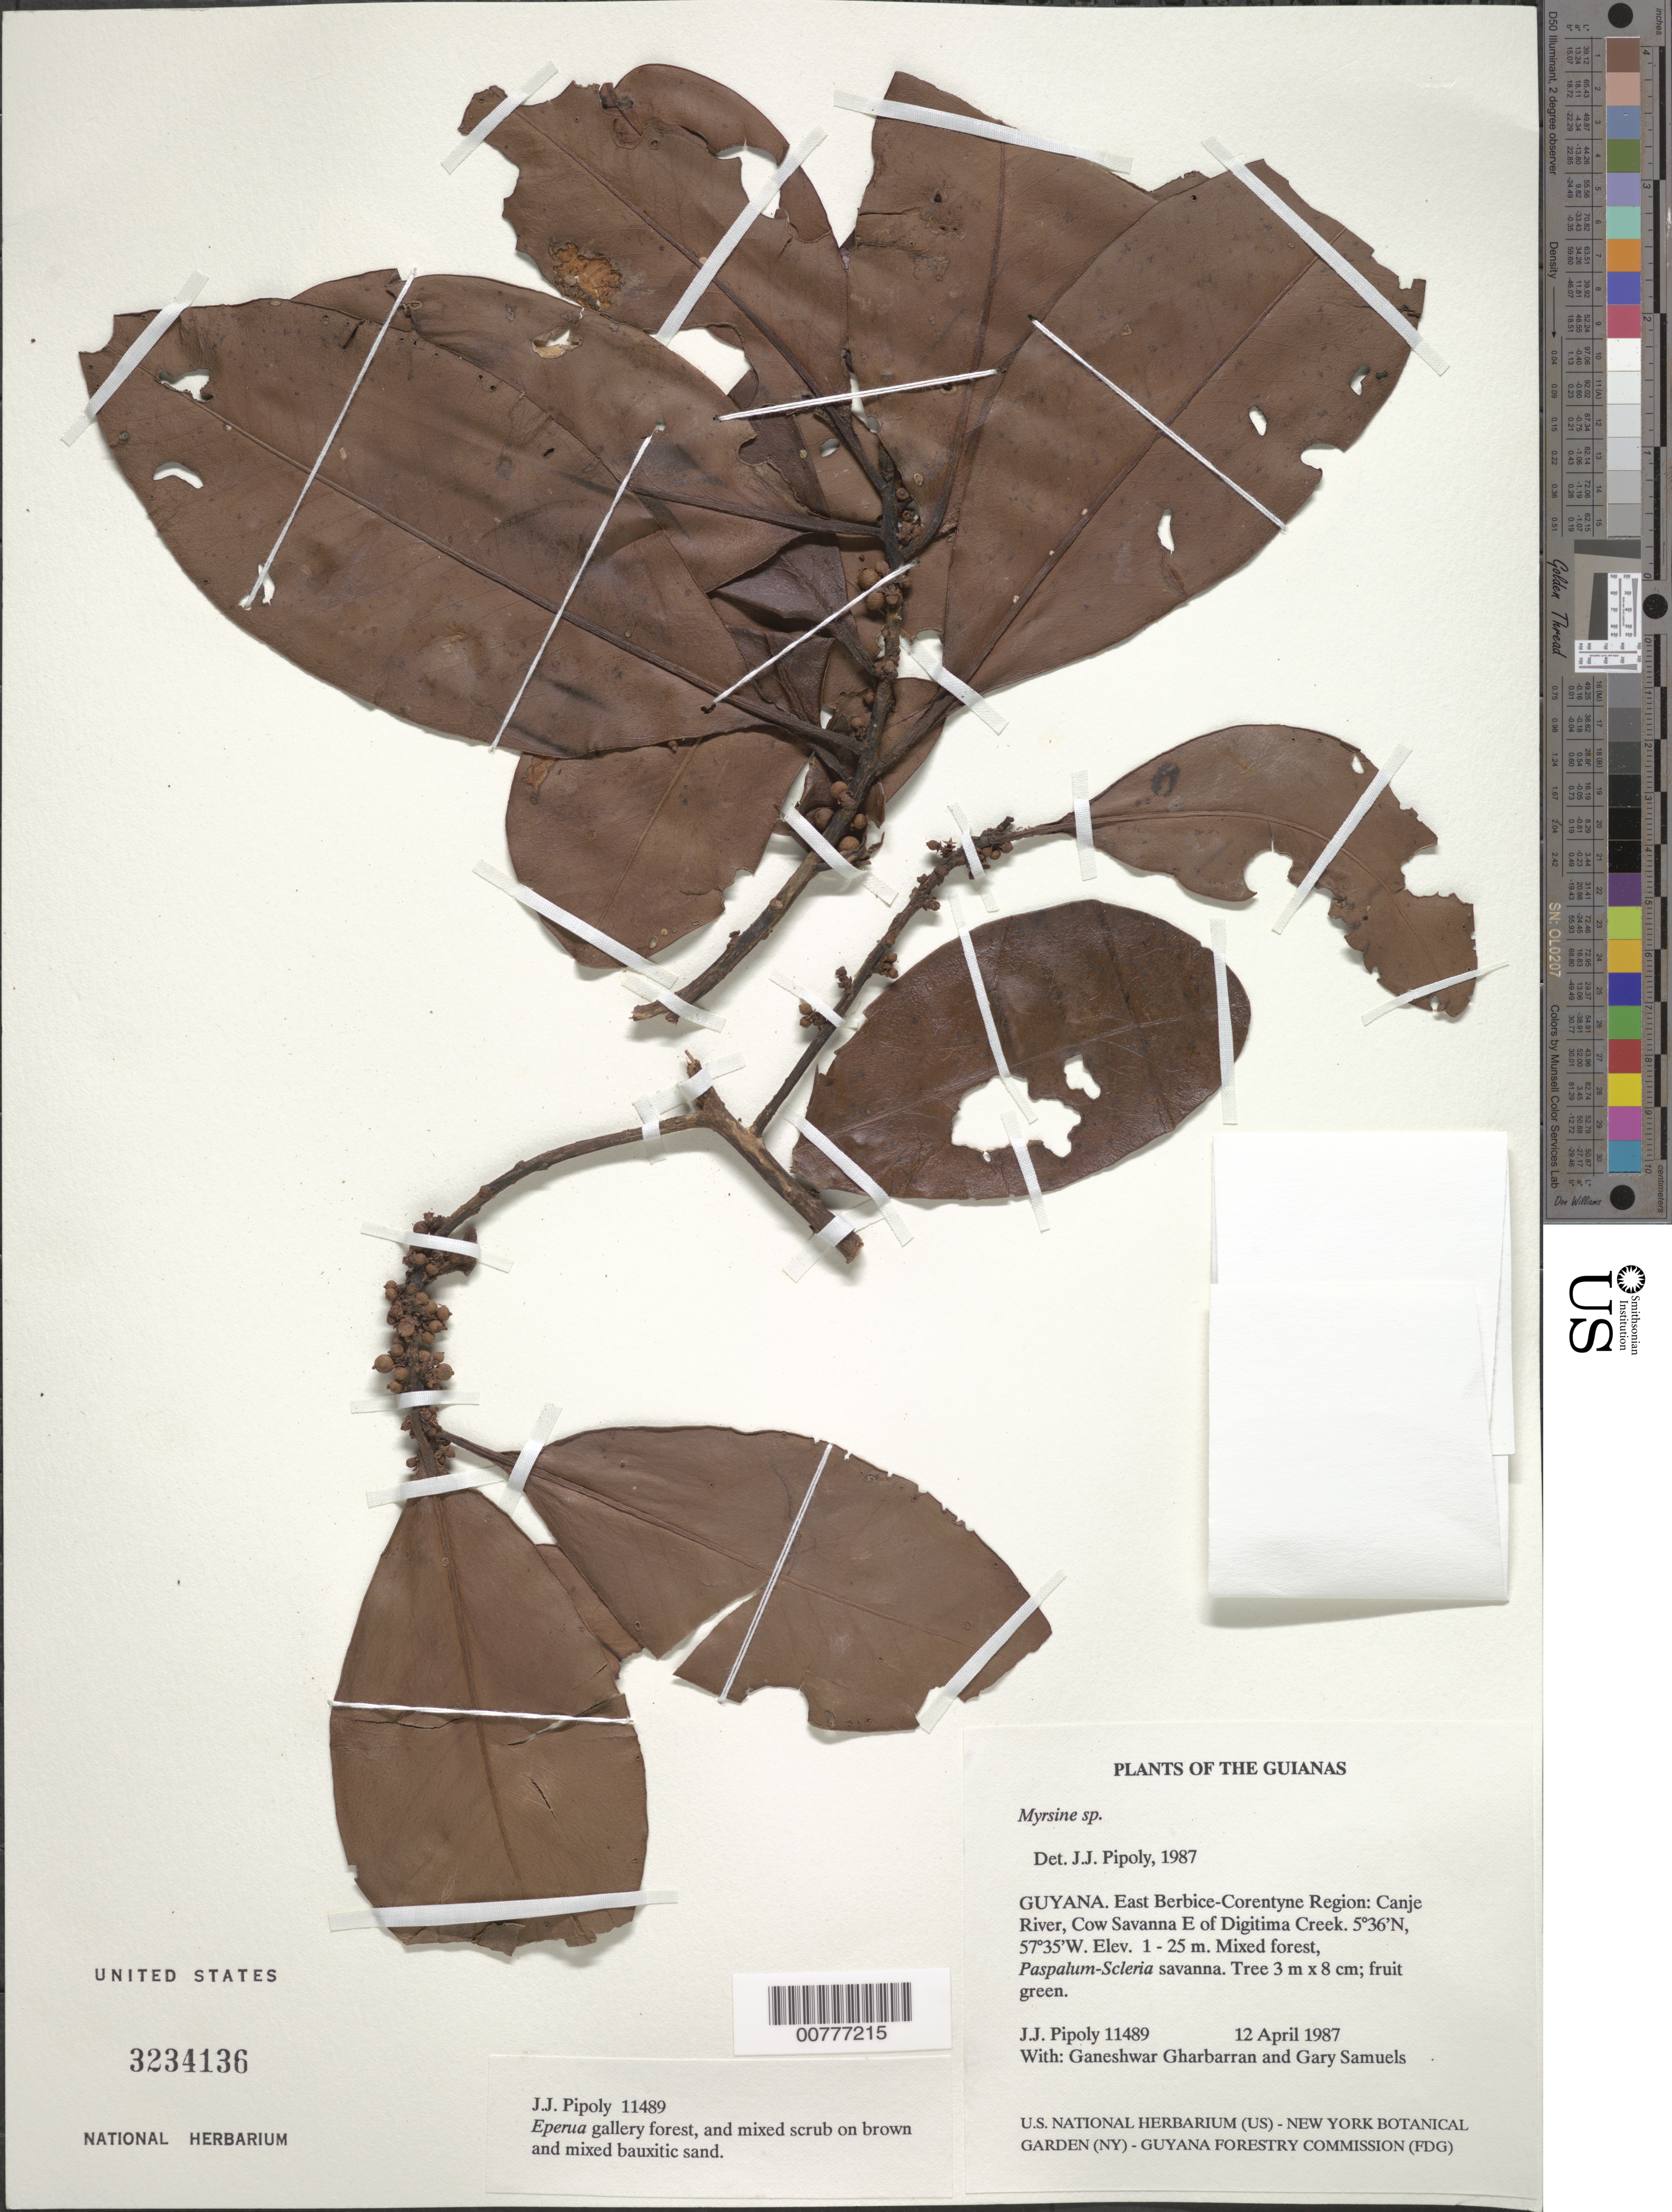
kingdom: Plantae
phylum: Tracheophyta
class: Magnoliopsida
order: Ericales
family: Primulaceae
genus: Myrsine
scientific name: Myrsine sp.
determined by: Pipoly, J. J., III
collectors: J. J. Pipoly, G. Gharbarran & G. Samuels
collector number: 11489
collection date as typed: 12 April 1987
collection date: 1987-04-12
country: Guyana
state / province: E. Berbice-Corentyne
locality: Canje River, Cow Savanna E of Digitima Creek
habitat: Mixed forest, Paspalum-Scleria savanna, Eperua gallery forest and mixed scrub on brown and mixed bauxitic sand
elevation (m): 1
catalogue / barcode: US 3234136